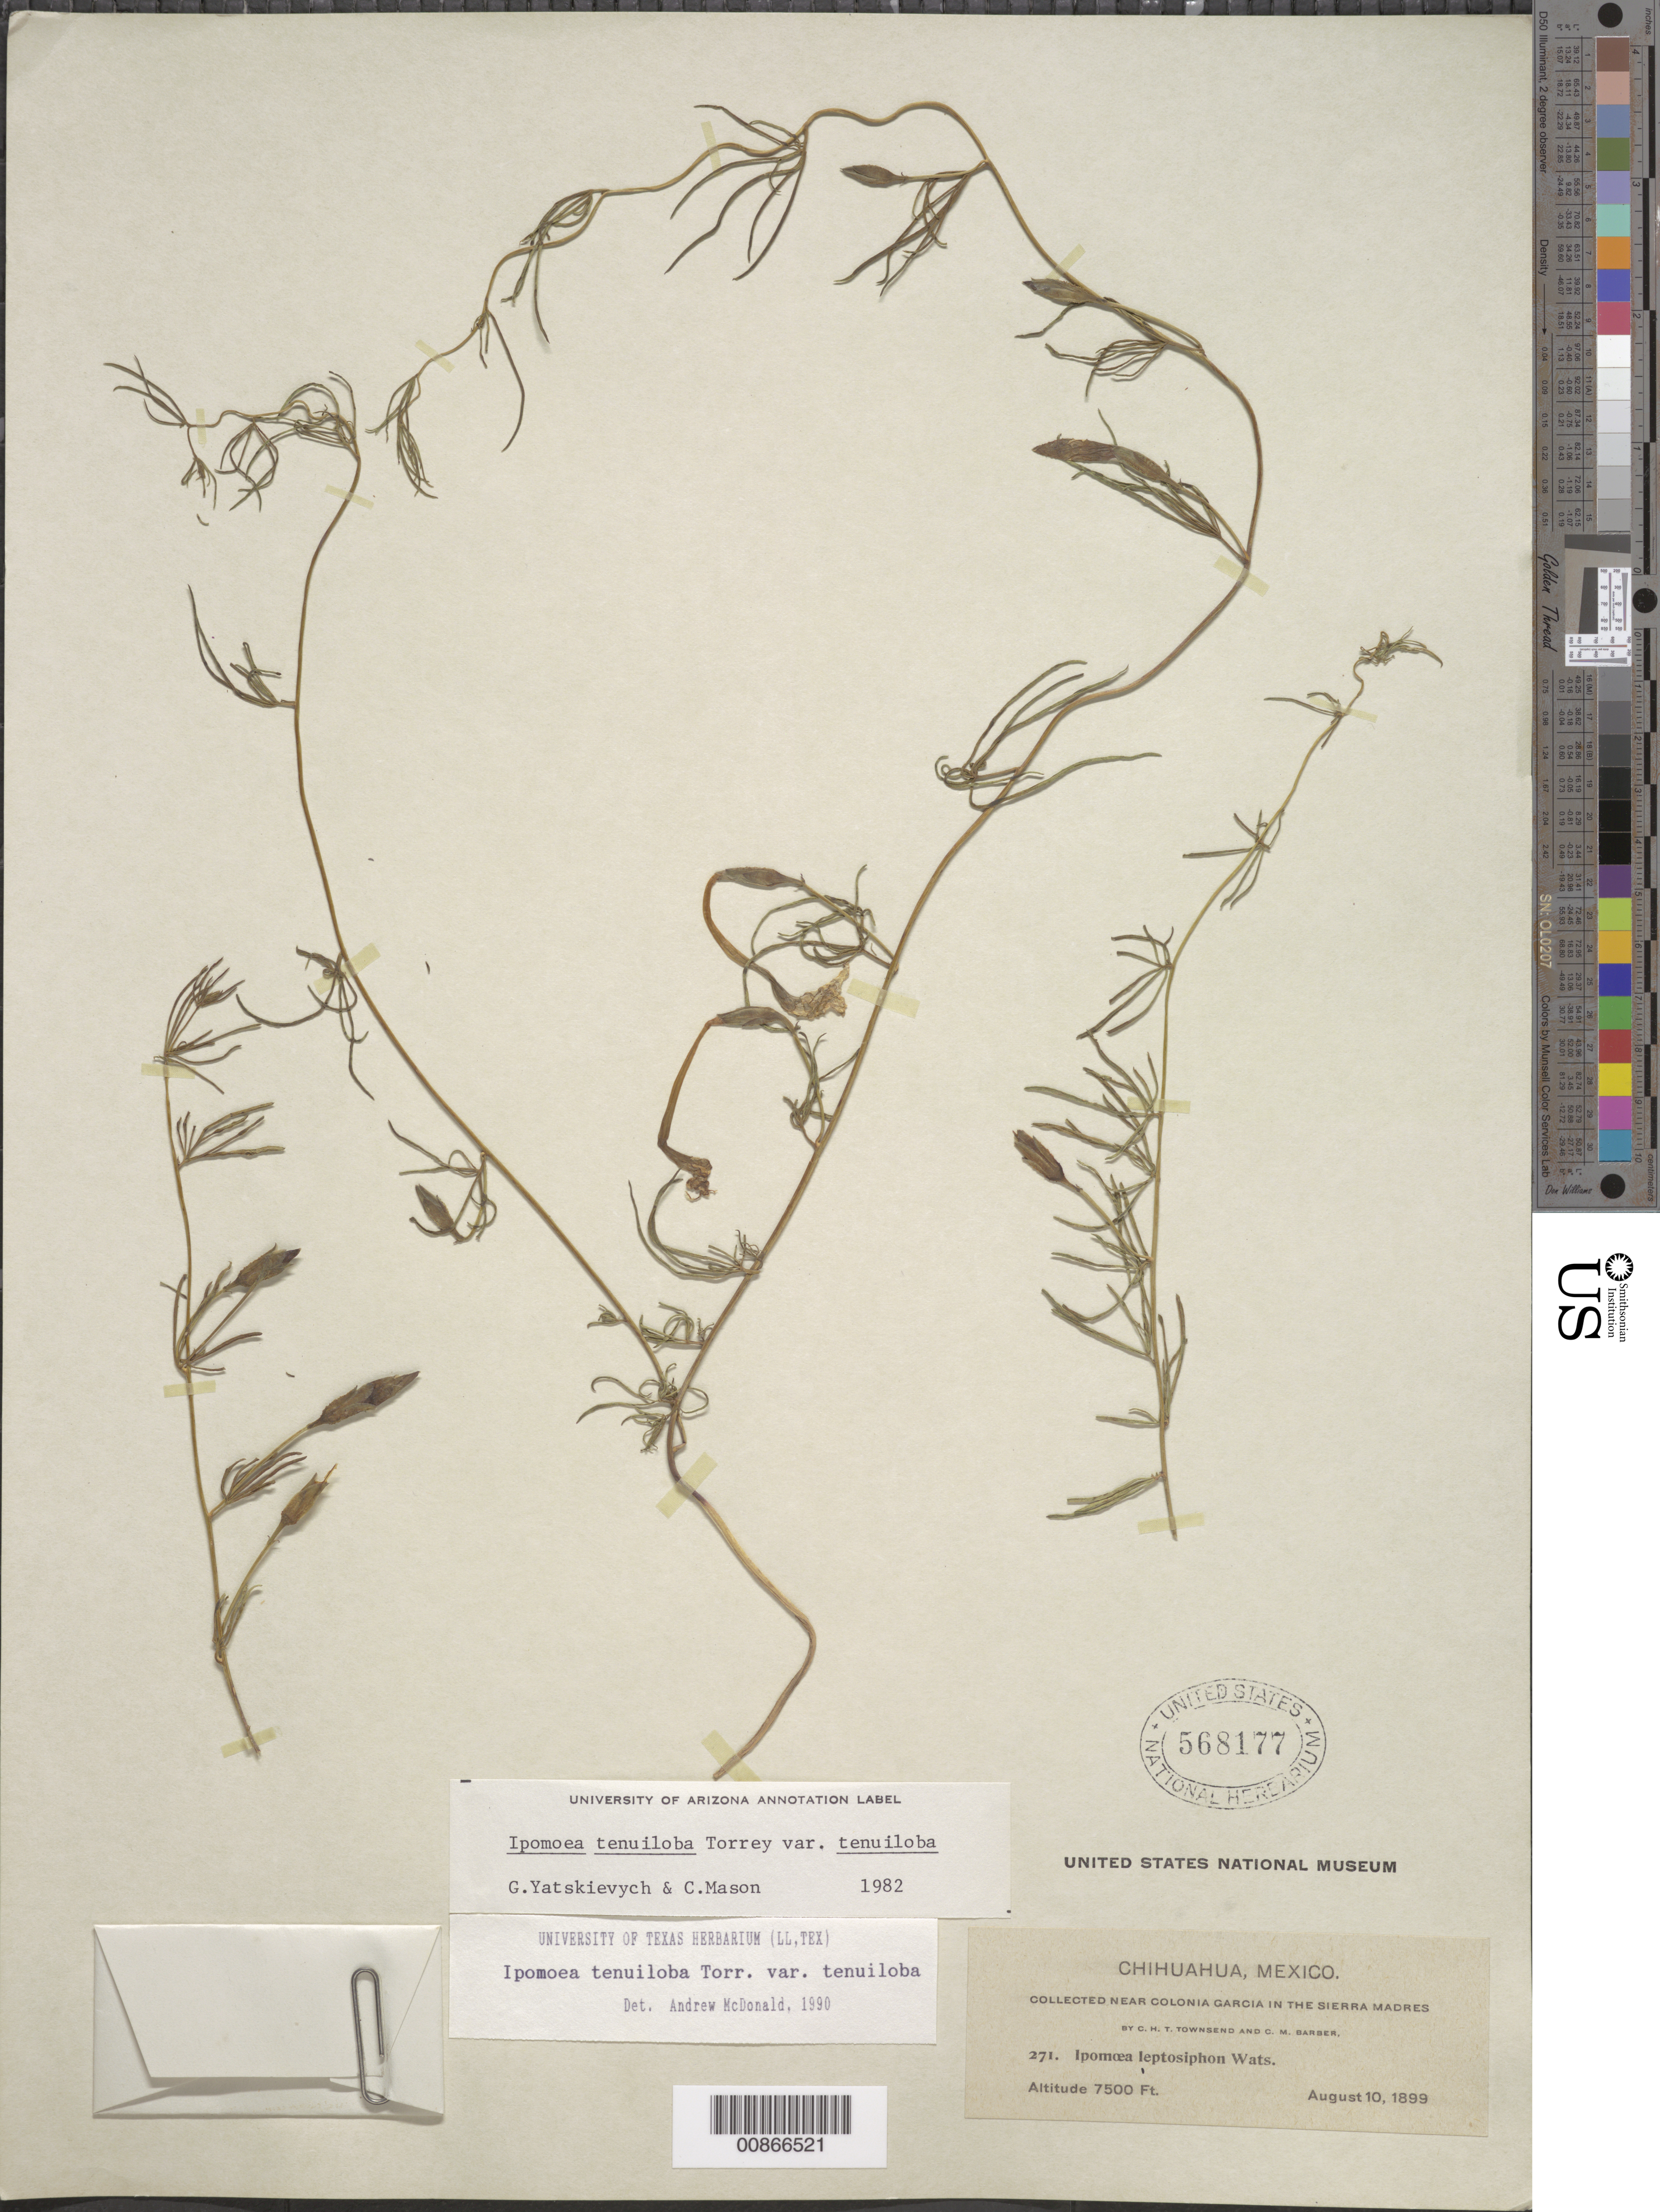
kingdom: Plantae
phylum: Tracheophyta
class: Magnoliopsida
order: Solanales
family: Convolvulaceae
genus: Ipomoea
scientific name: Ipomoea tenuiloba var. lemmonii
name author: (A. Gray) Yatsk. & C.T. Mason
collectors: C. H. T. Townsend & C. Barber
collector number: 271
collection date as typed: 10 Aug 1899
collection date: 1899-08-10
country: Mexico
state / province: Chihuahua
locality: Near Colonia García in the Sierra Madre.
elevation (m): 2286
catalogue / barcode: US 568177